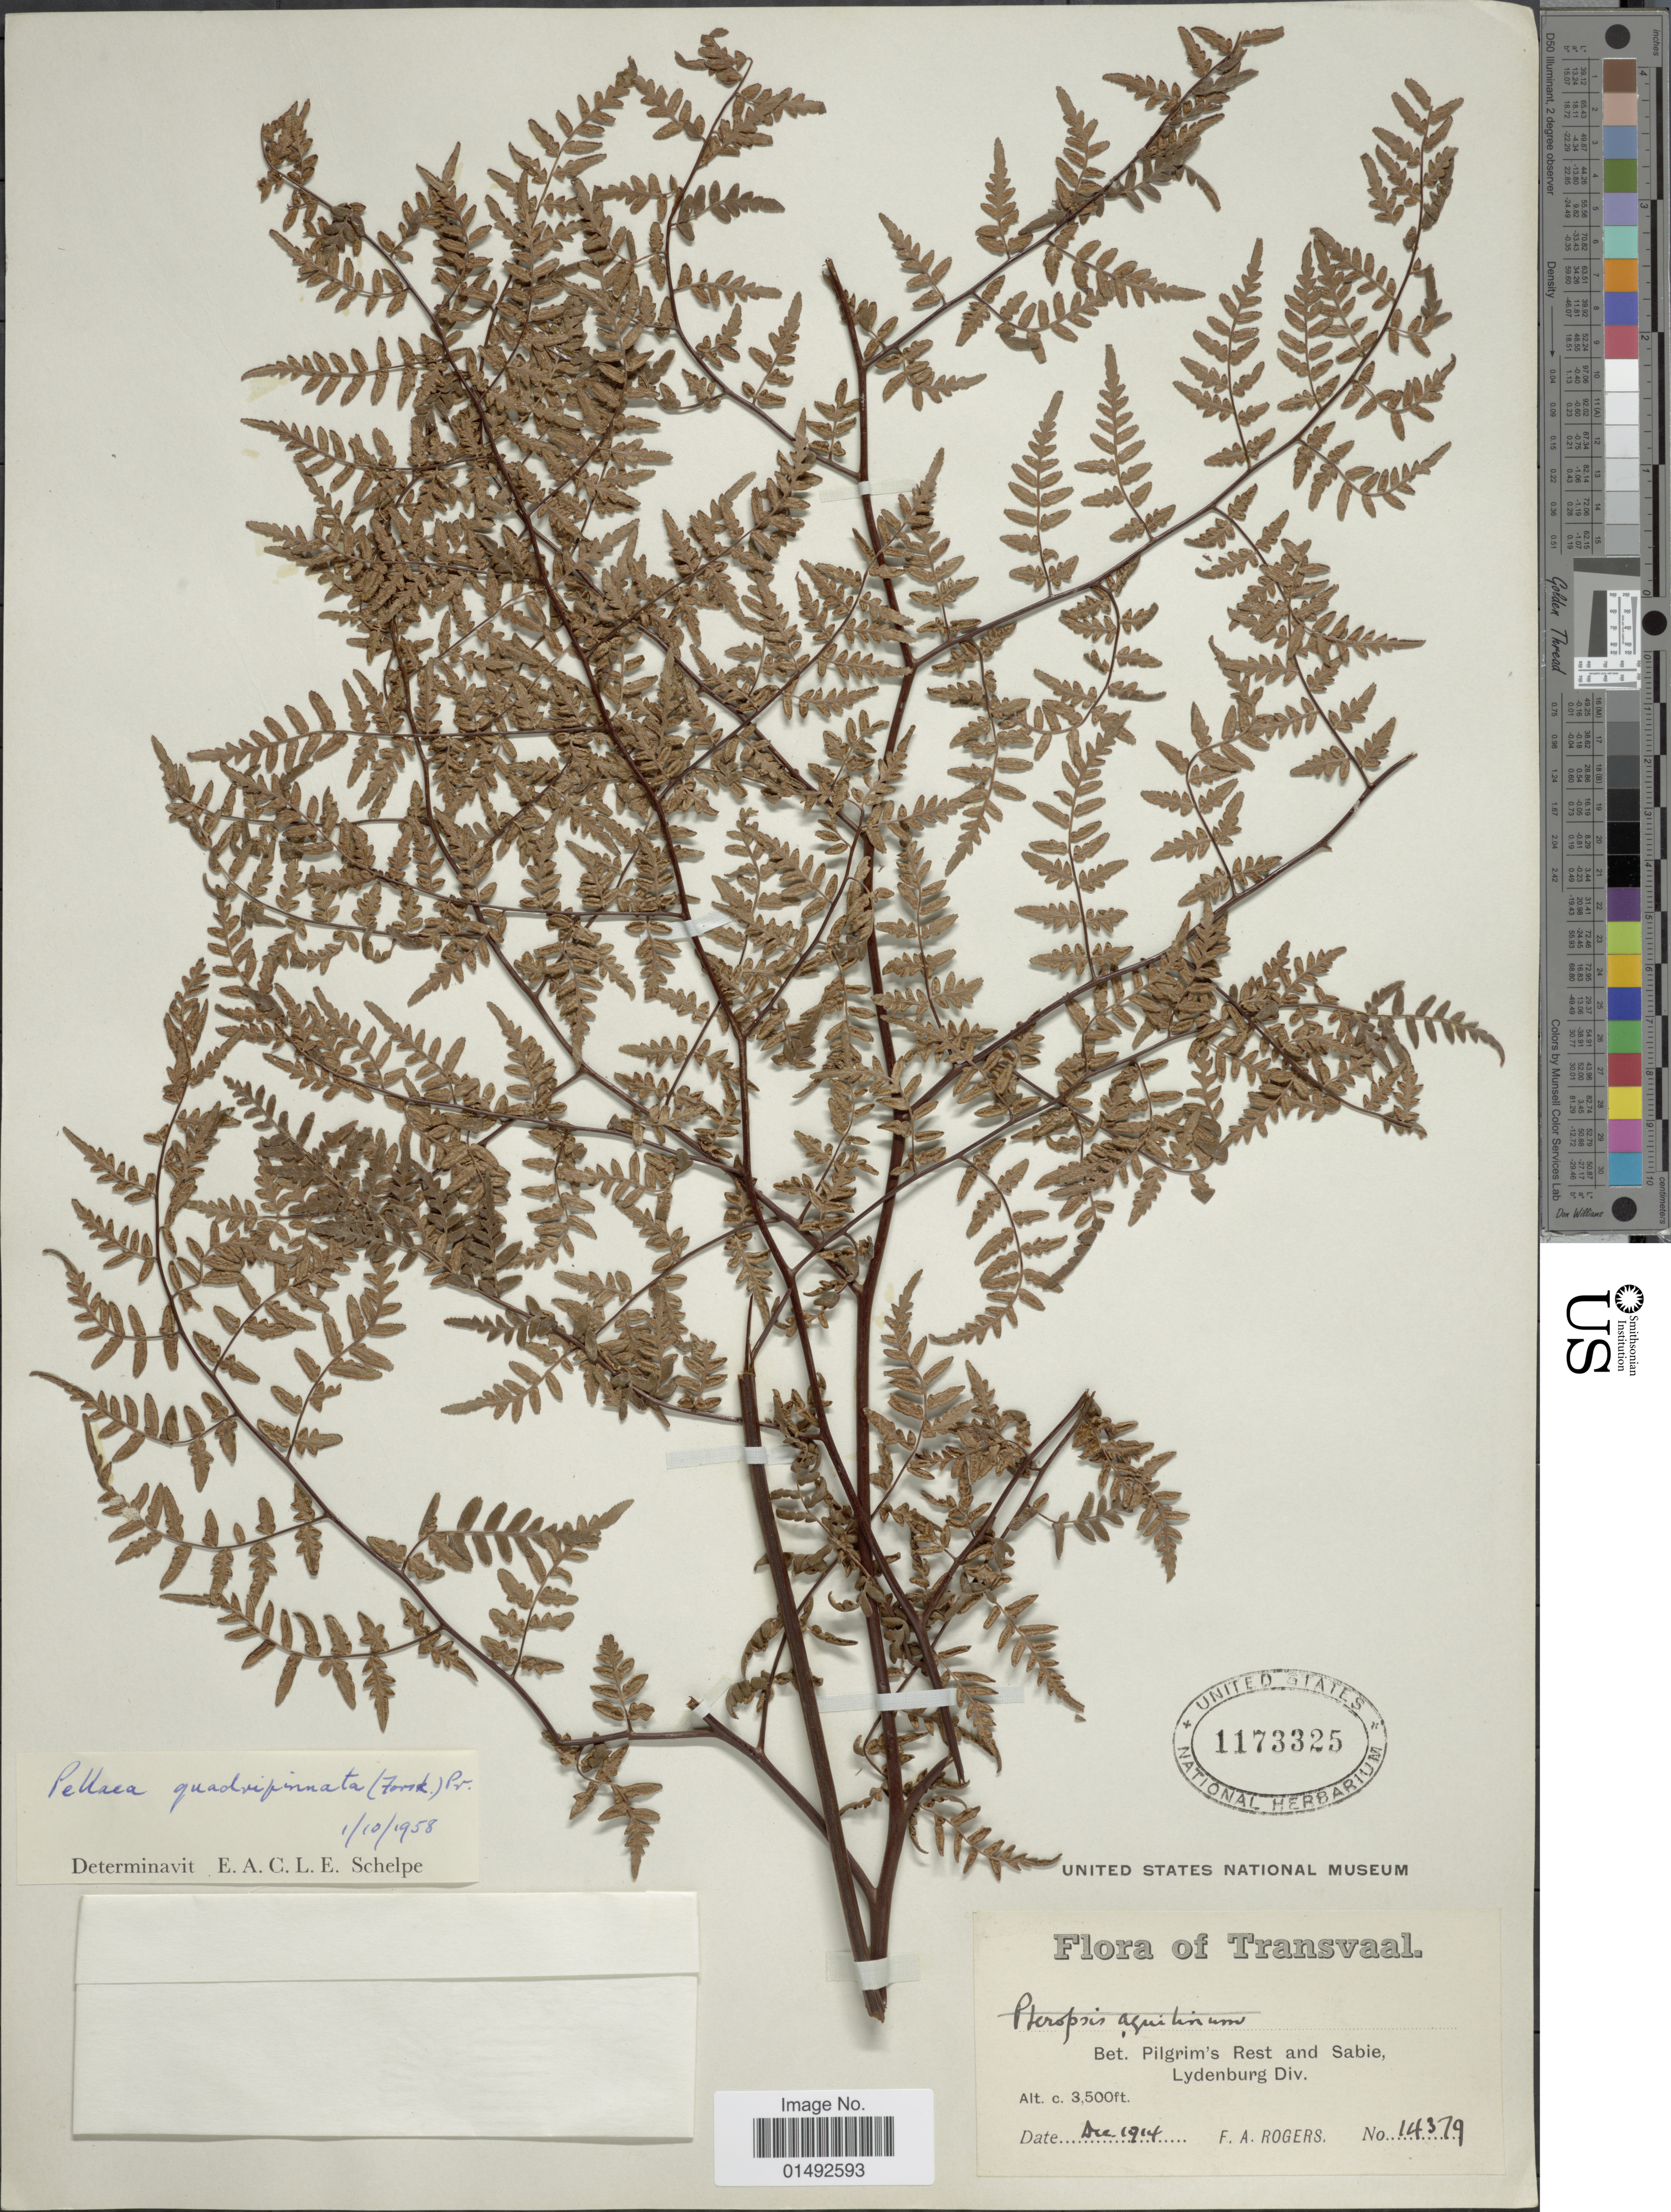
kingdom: Plantae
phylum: Tracheophyta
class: Polypodiopsida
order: Polypodiales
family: Pteridaceae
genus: Pellaea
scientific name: Pellaea quadripinnata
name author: (Forssk.) Prantl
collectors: F. A. Rogers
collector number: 14379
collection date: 1914-12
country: South Africa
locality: Transvaal, Bet. Pilgrim's REst and Sabie, Lydenburg Div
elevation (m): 1067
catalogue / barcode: US 1173325